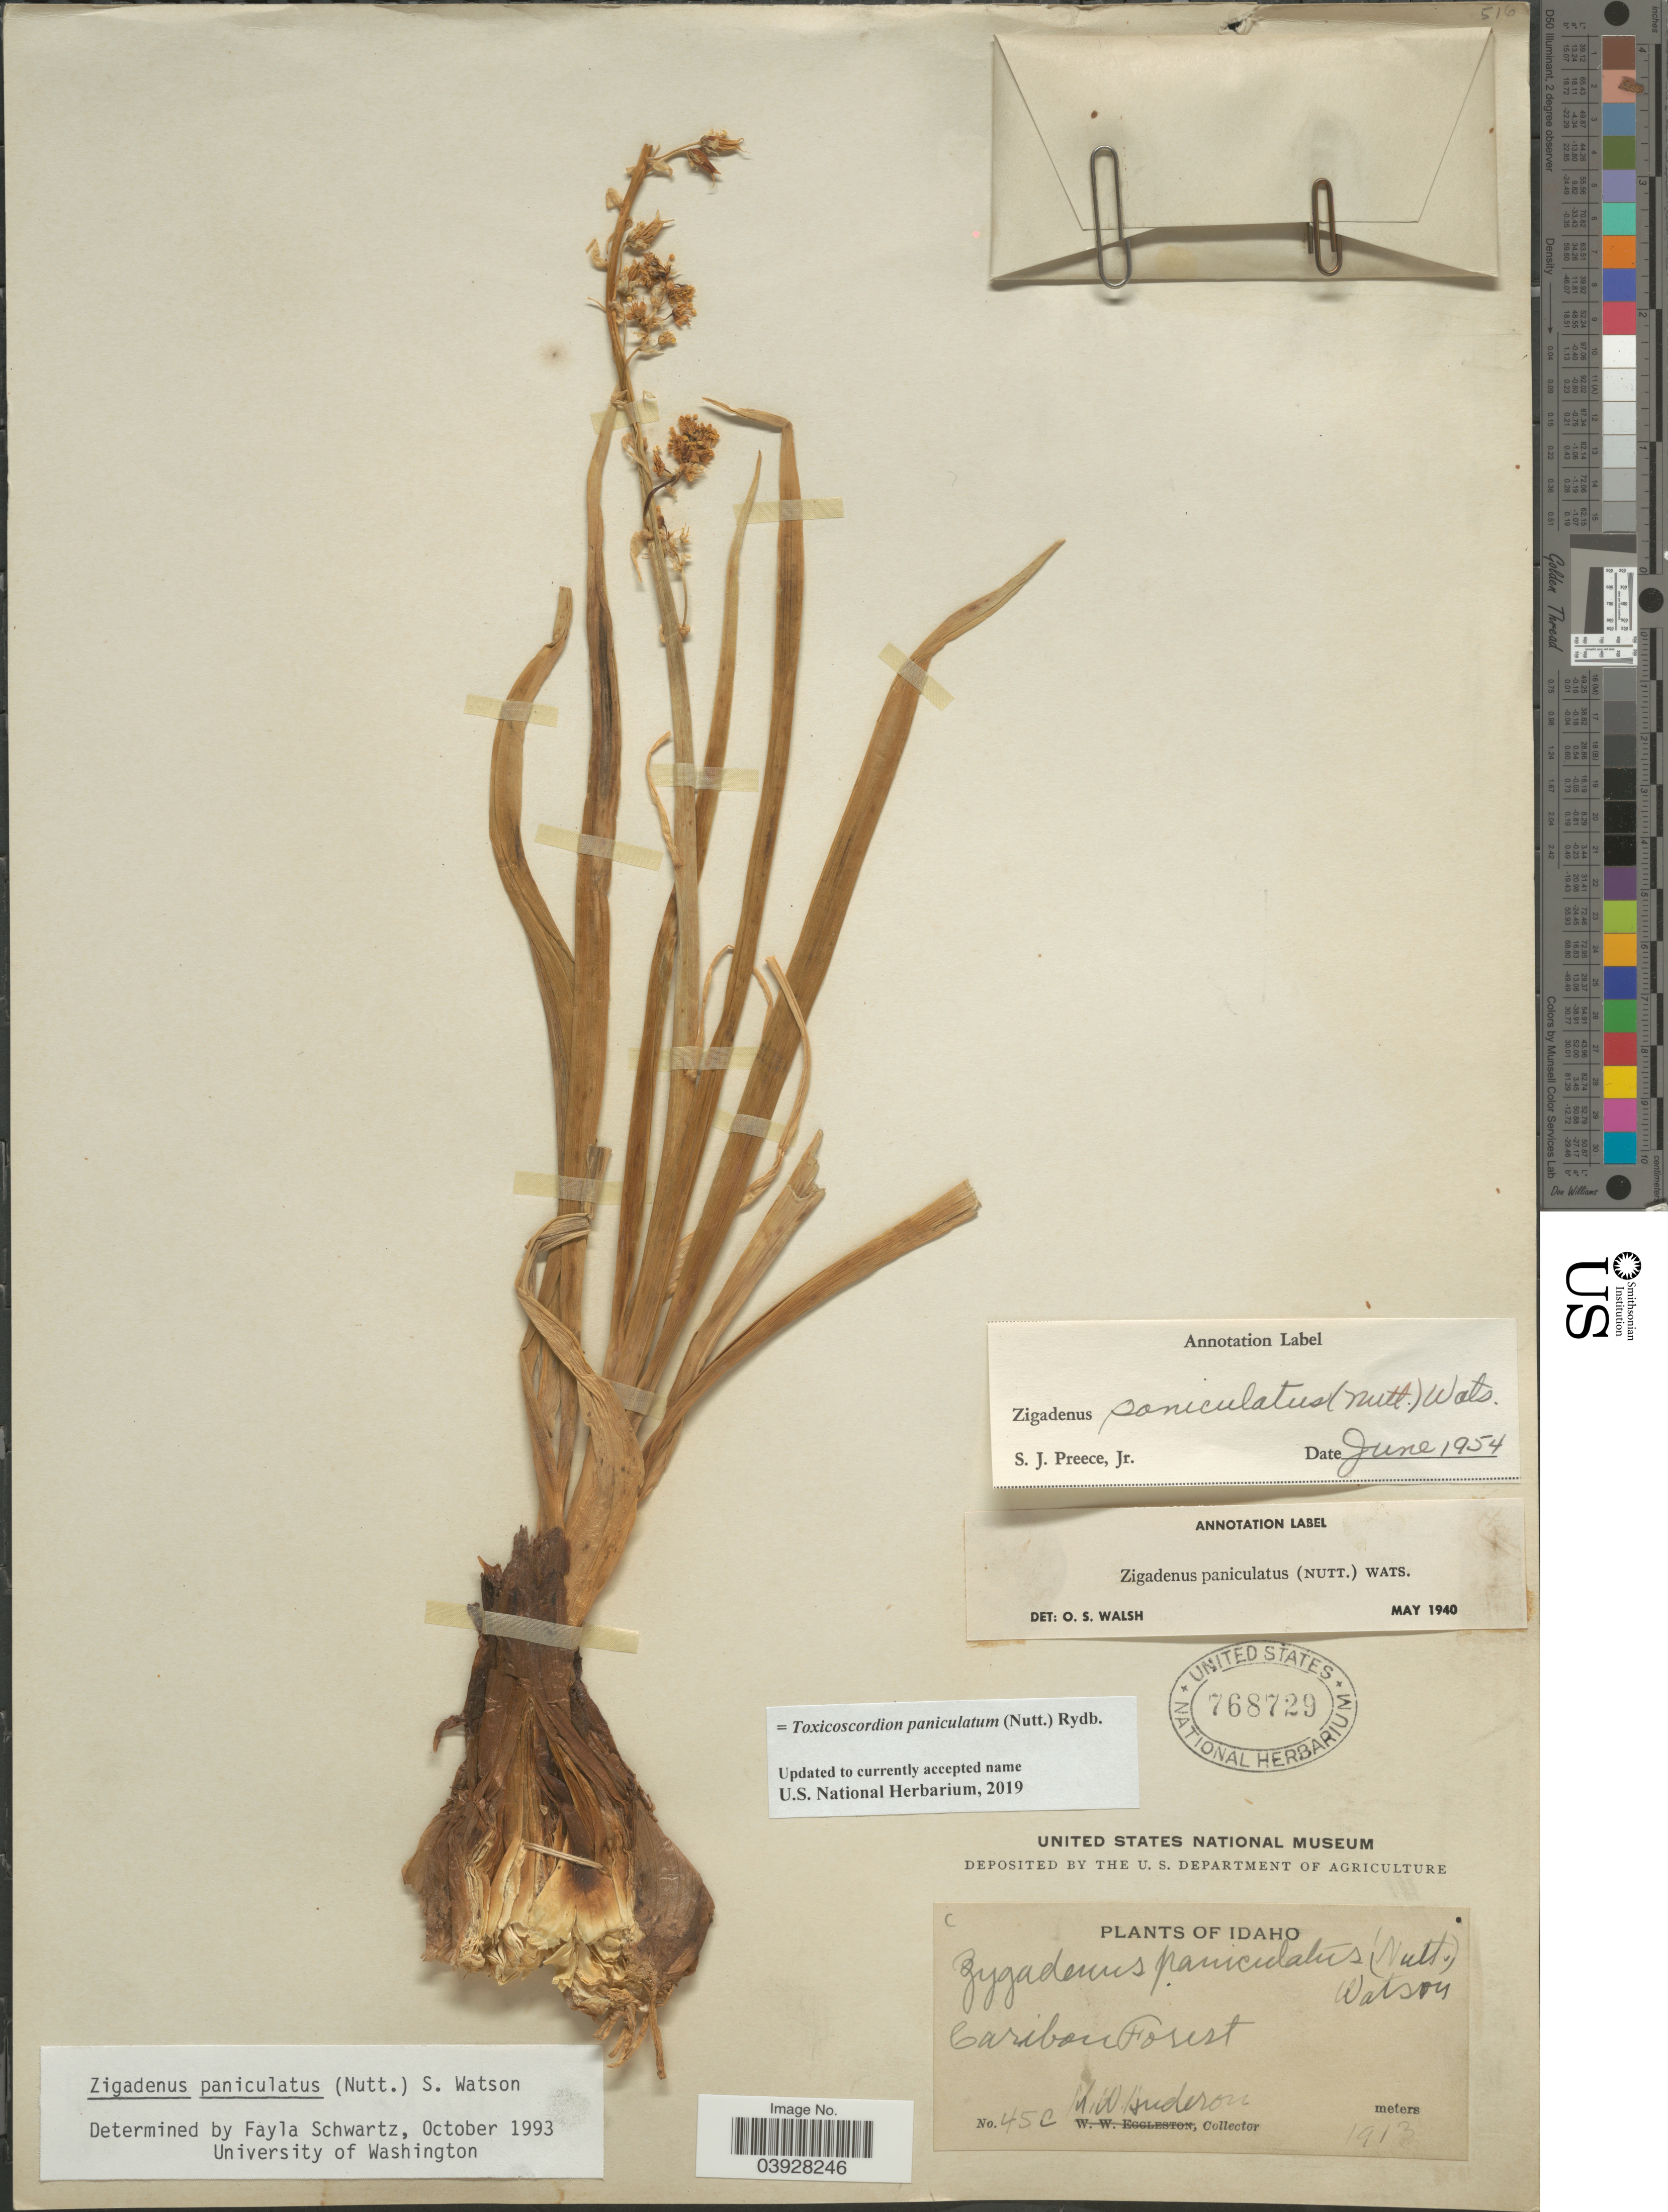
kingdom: Plantae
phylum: Tracheophyta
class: Liliopsida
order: Liliales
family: Melanthiaceae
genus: Toxicoscordion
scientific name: Toxicoscordion paniculatum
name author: (Nutt.) Rydb.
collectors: M. Anderson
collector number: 45C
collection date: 1913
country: United States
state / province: Idaho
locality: Caribon Forest.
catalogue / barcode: US 768729